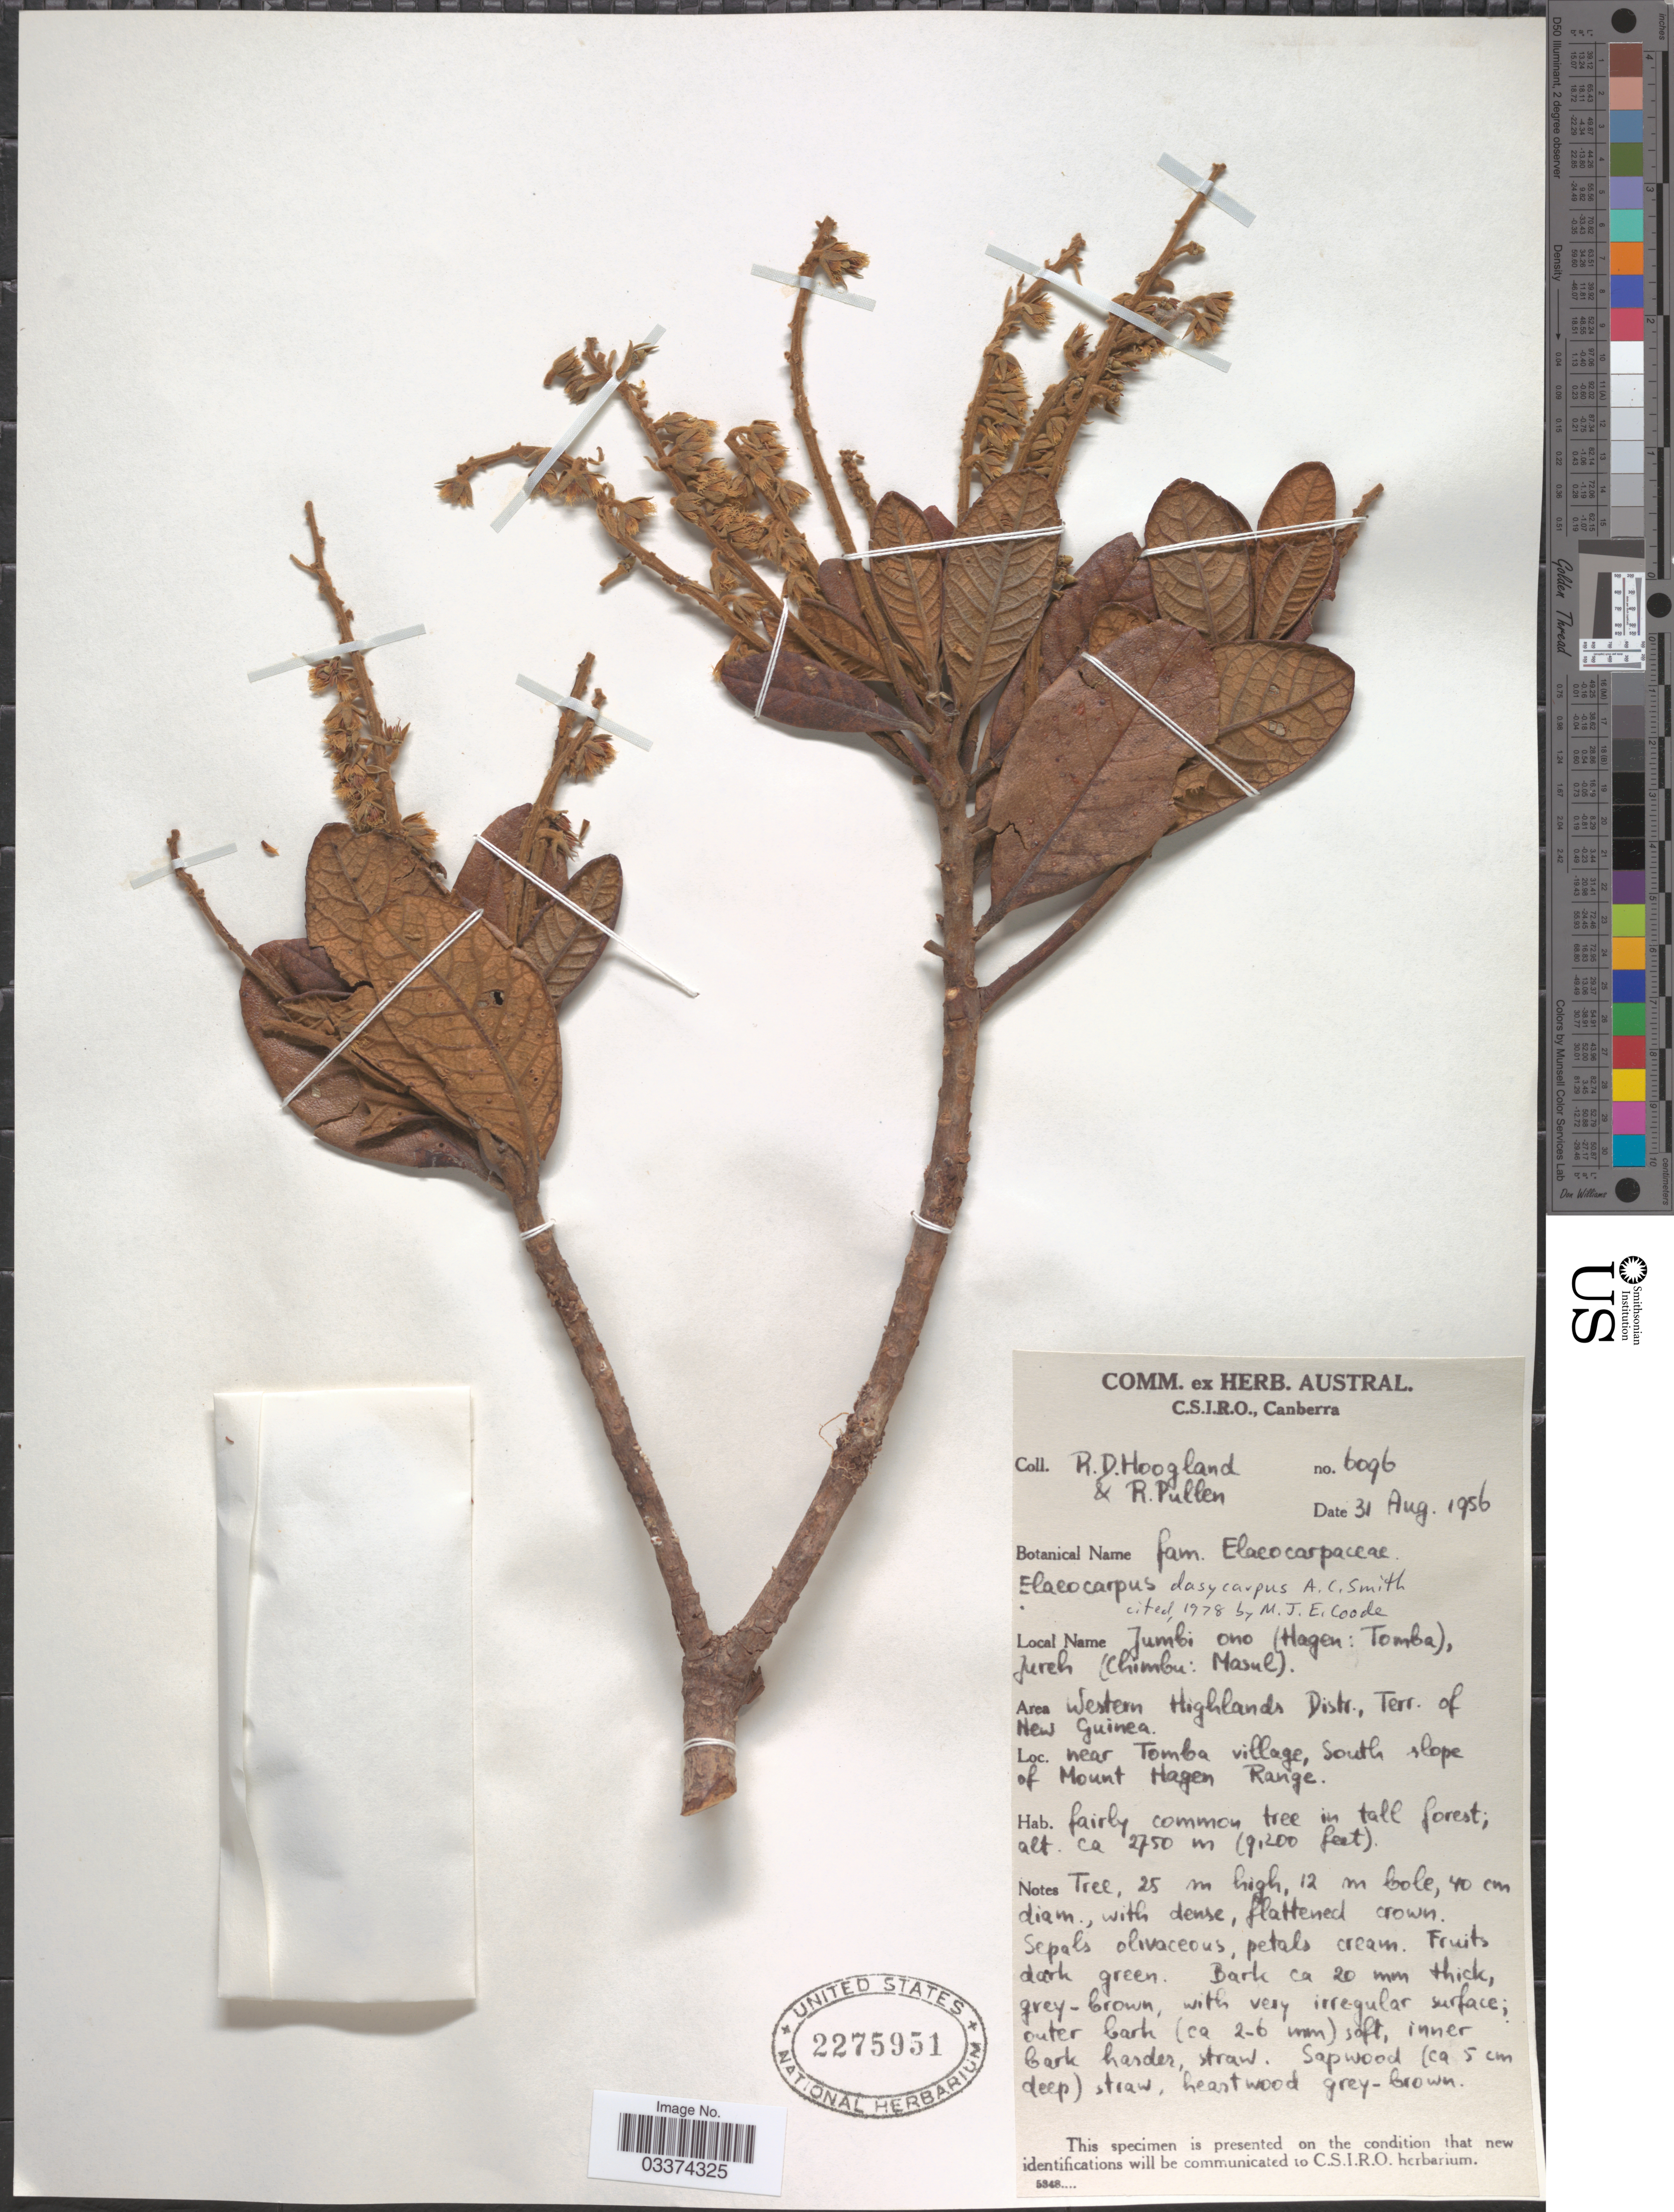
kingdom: Plantae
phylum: Tracheophyta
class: Magnoliopsida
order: Oxalidales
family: Elaeocarpaceae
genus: Elaeocarpus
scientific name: Elaeocarpus dasycarpus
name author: A.C. Sm.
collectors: R. D. Hoogland & R. Pullen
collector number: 6096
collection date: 1956-08-31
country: Papua New Guinea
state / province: Western Highlands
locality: Area Western Highlands Distr., Terr. of New Guinea, near Tomba village, South slope of Mount Hagen Range.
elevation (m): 2750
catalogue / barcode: US 2275951